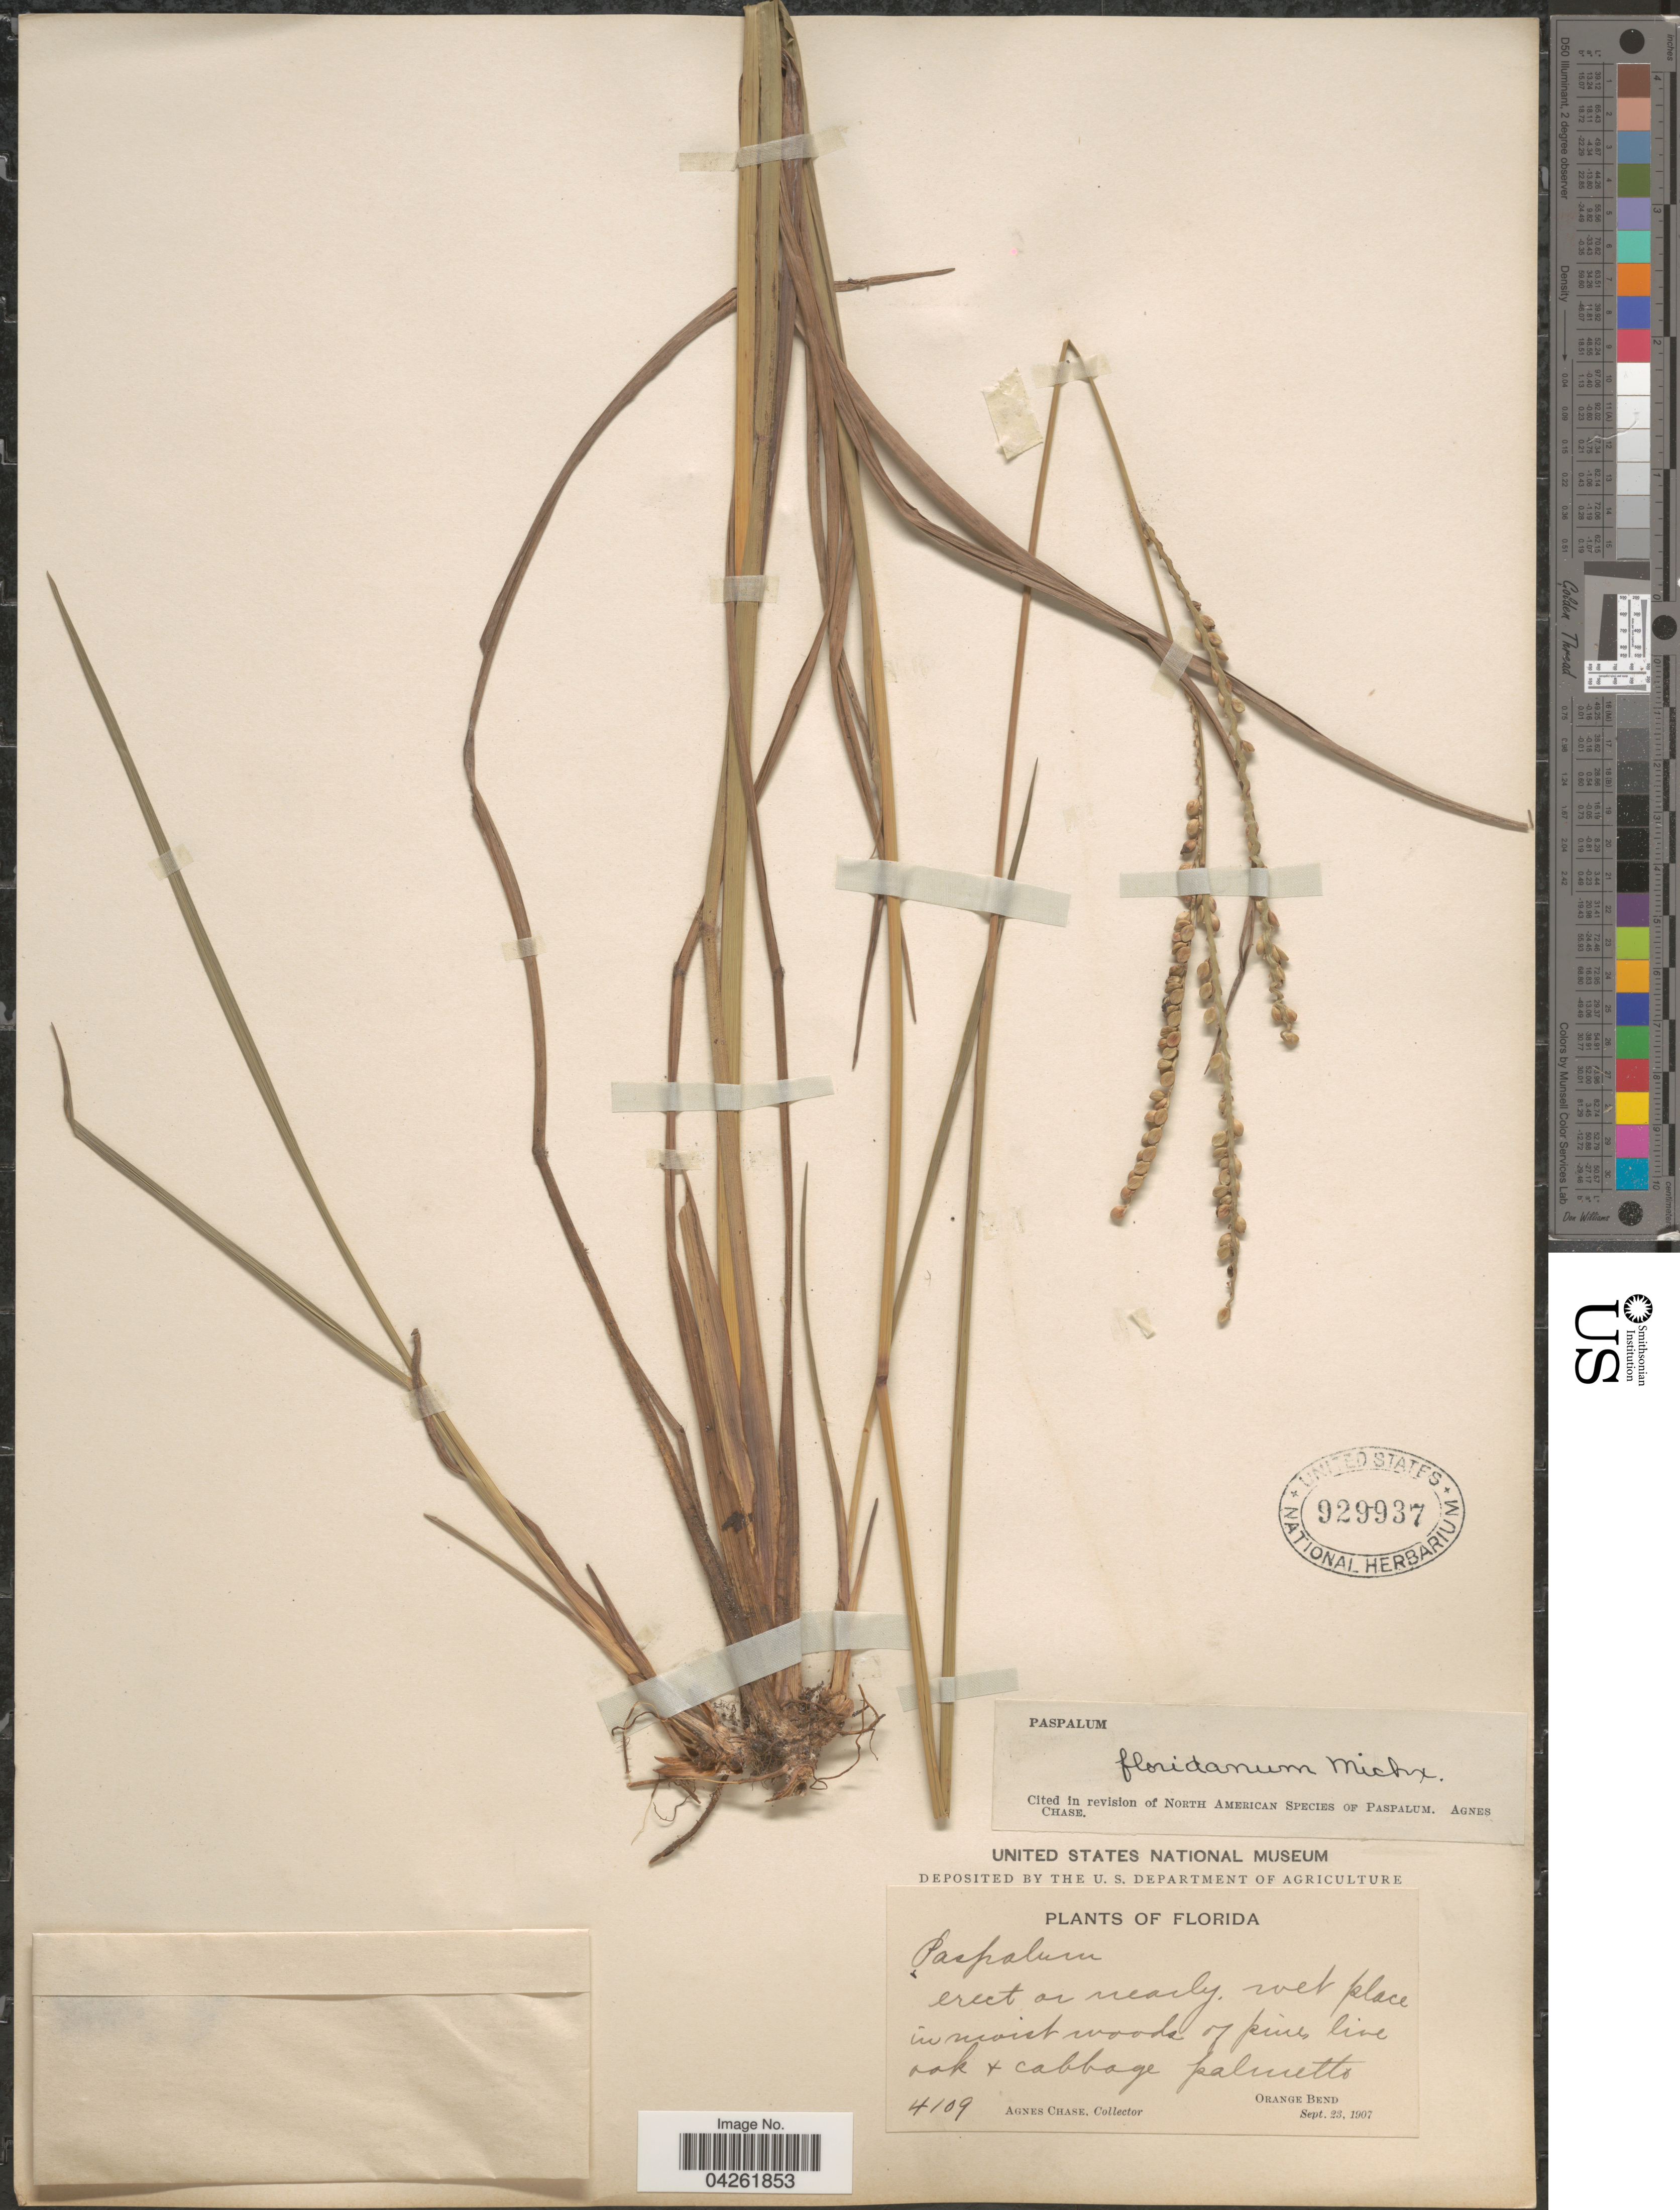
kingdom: Plantae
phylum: Tracheophyta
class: Liliopsida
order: Poales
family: Poaceae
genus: Paspalum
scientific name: Paspalum floridanum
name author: Michx.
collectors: A. Chase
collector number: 4109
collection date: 1907-09-23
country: United States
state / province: Florida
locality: Orange Bend.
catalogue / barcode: US 929937